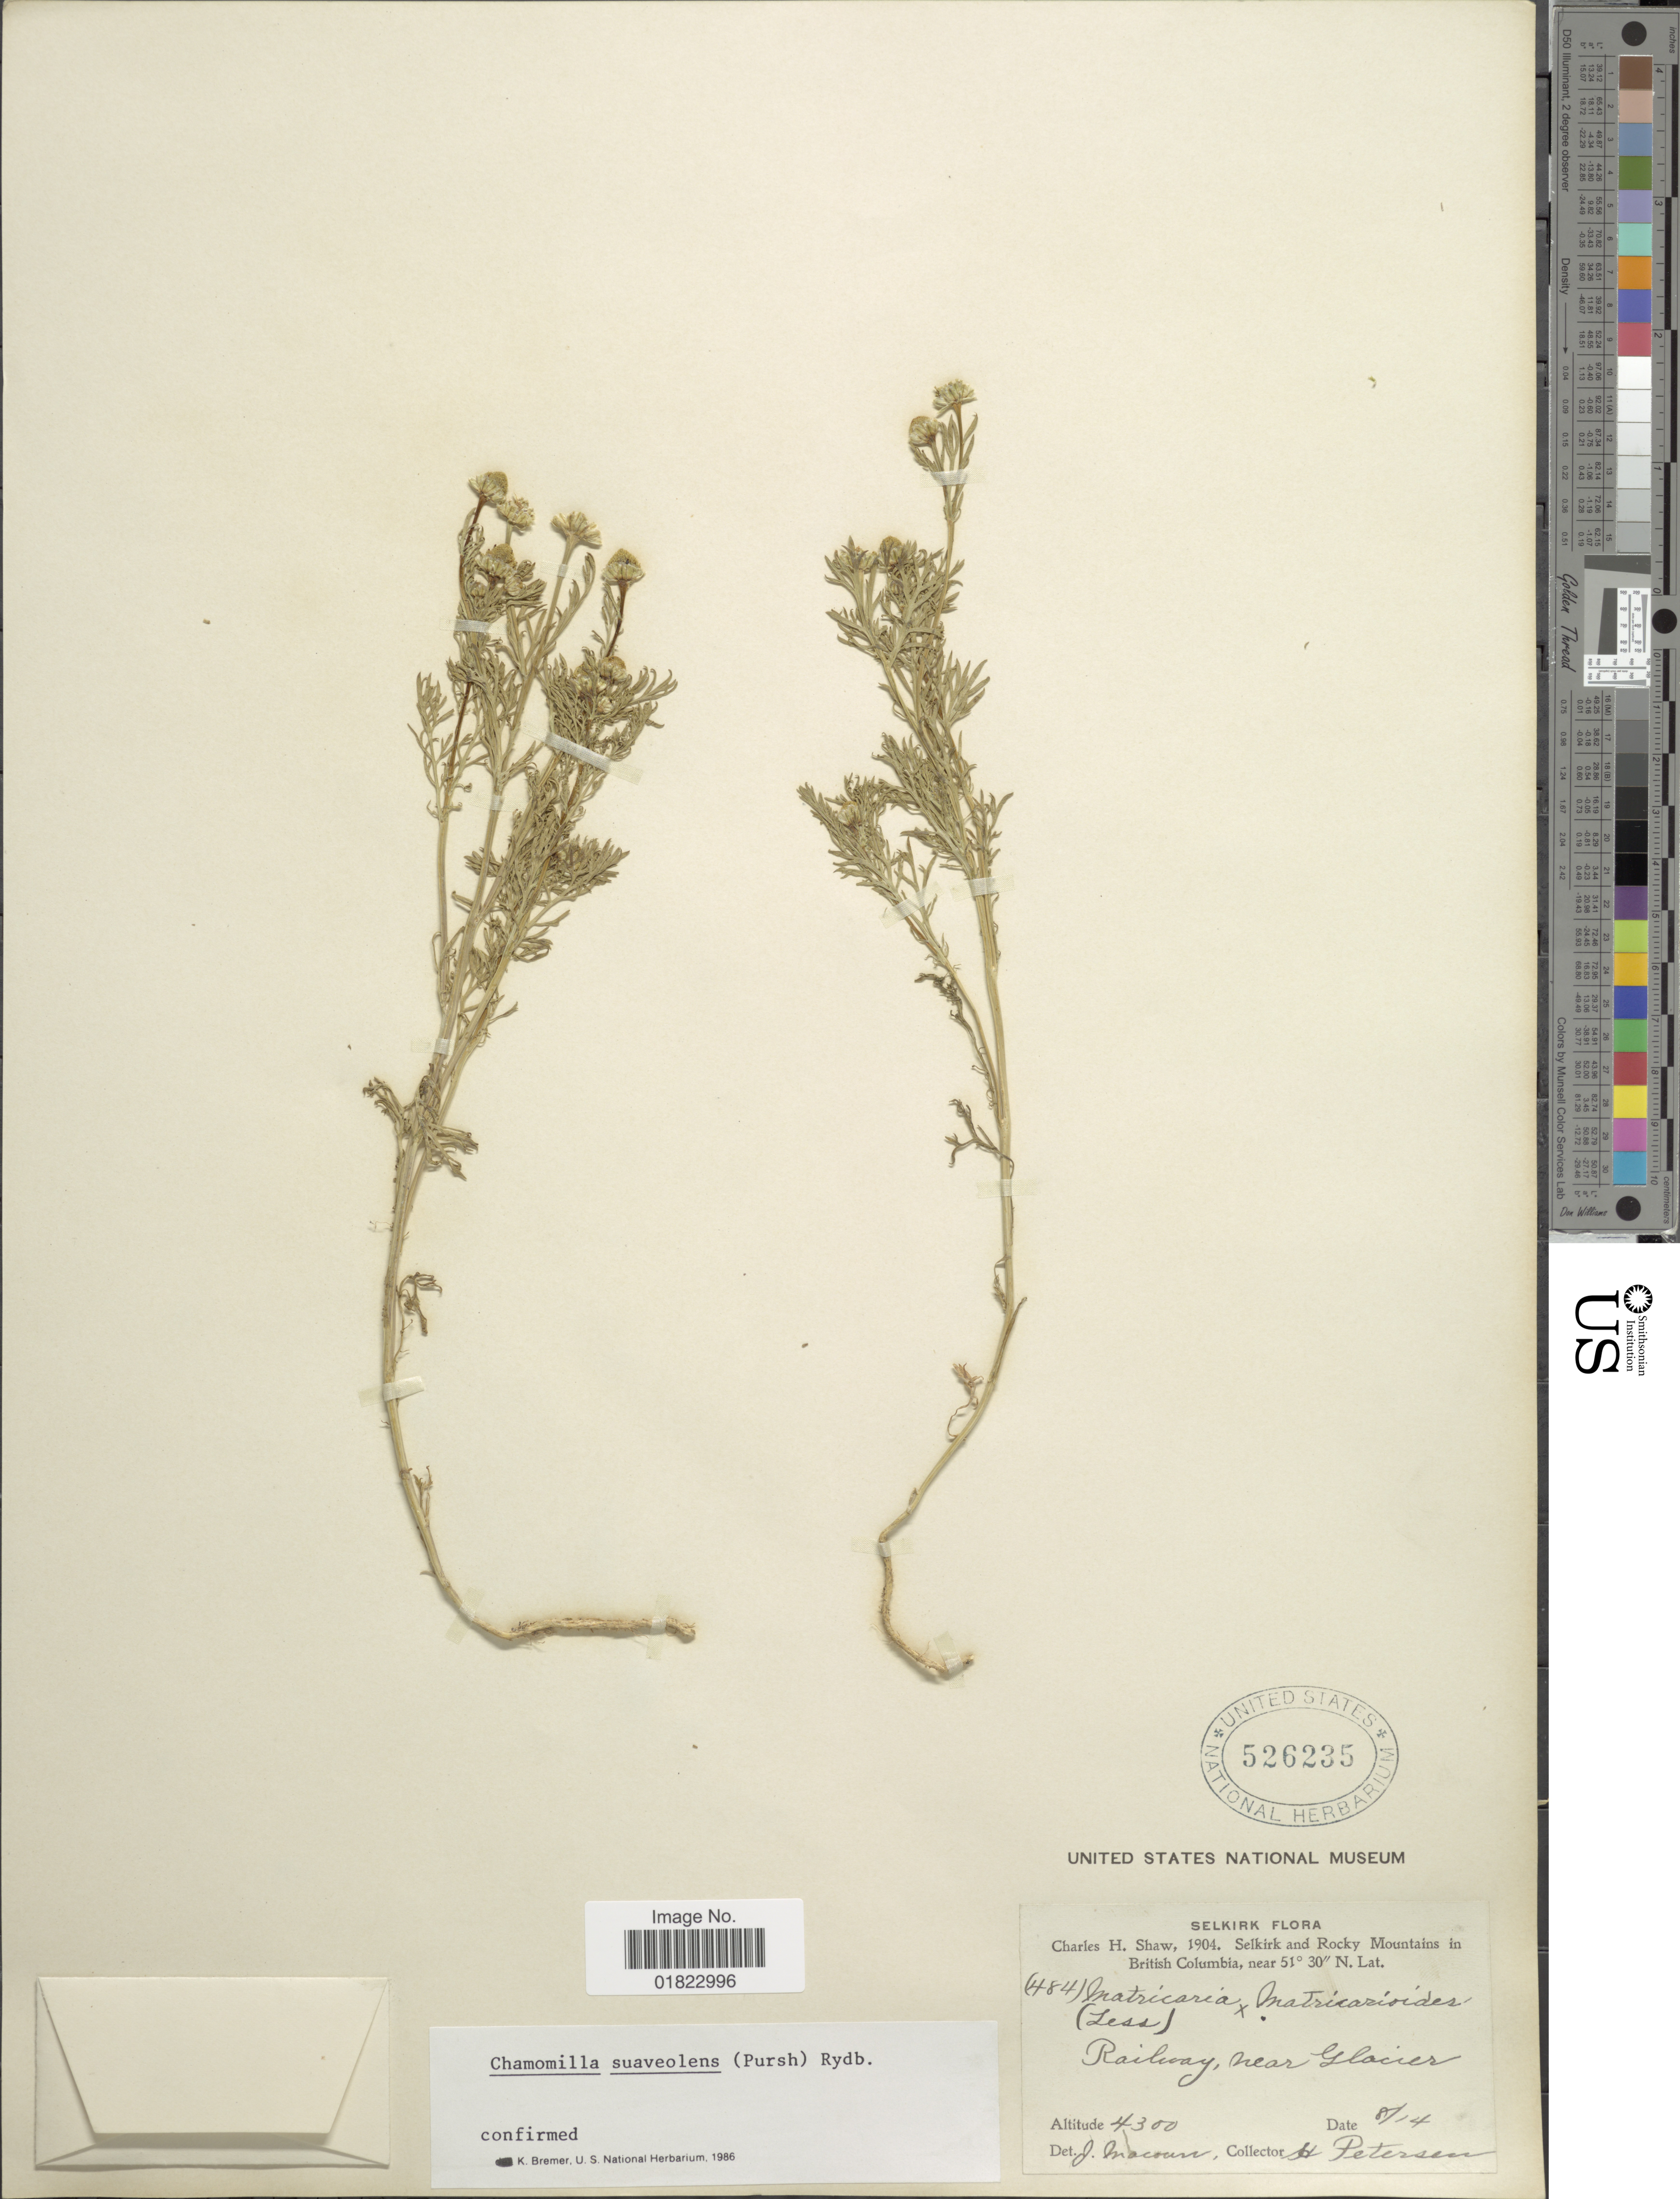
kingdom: Plantae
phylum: Tracheophyta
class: Magnoliopsida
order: Asterales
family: Asteraceae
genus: Matricaria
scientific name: Matricaria matricarioides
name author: (Less.) Porter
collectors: A. Petersen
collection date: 1904-08-14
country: Canada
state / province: British Columbia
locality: Selkirk, Railway, near Glacier. Selkirk and Rocky Mountains in British Columbia.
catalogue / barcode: US 526235